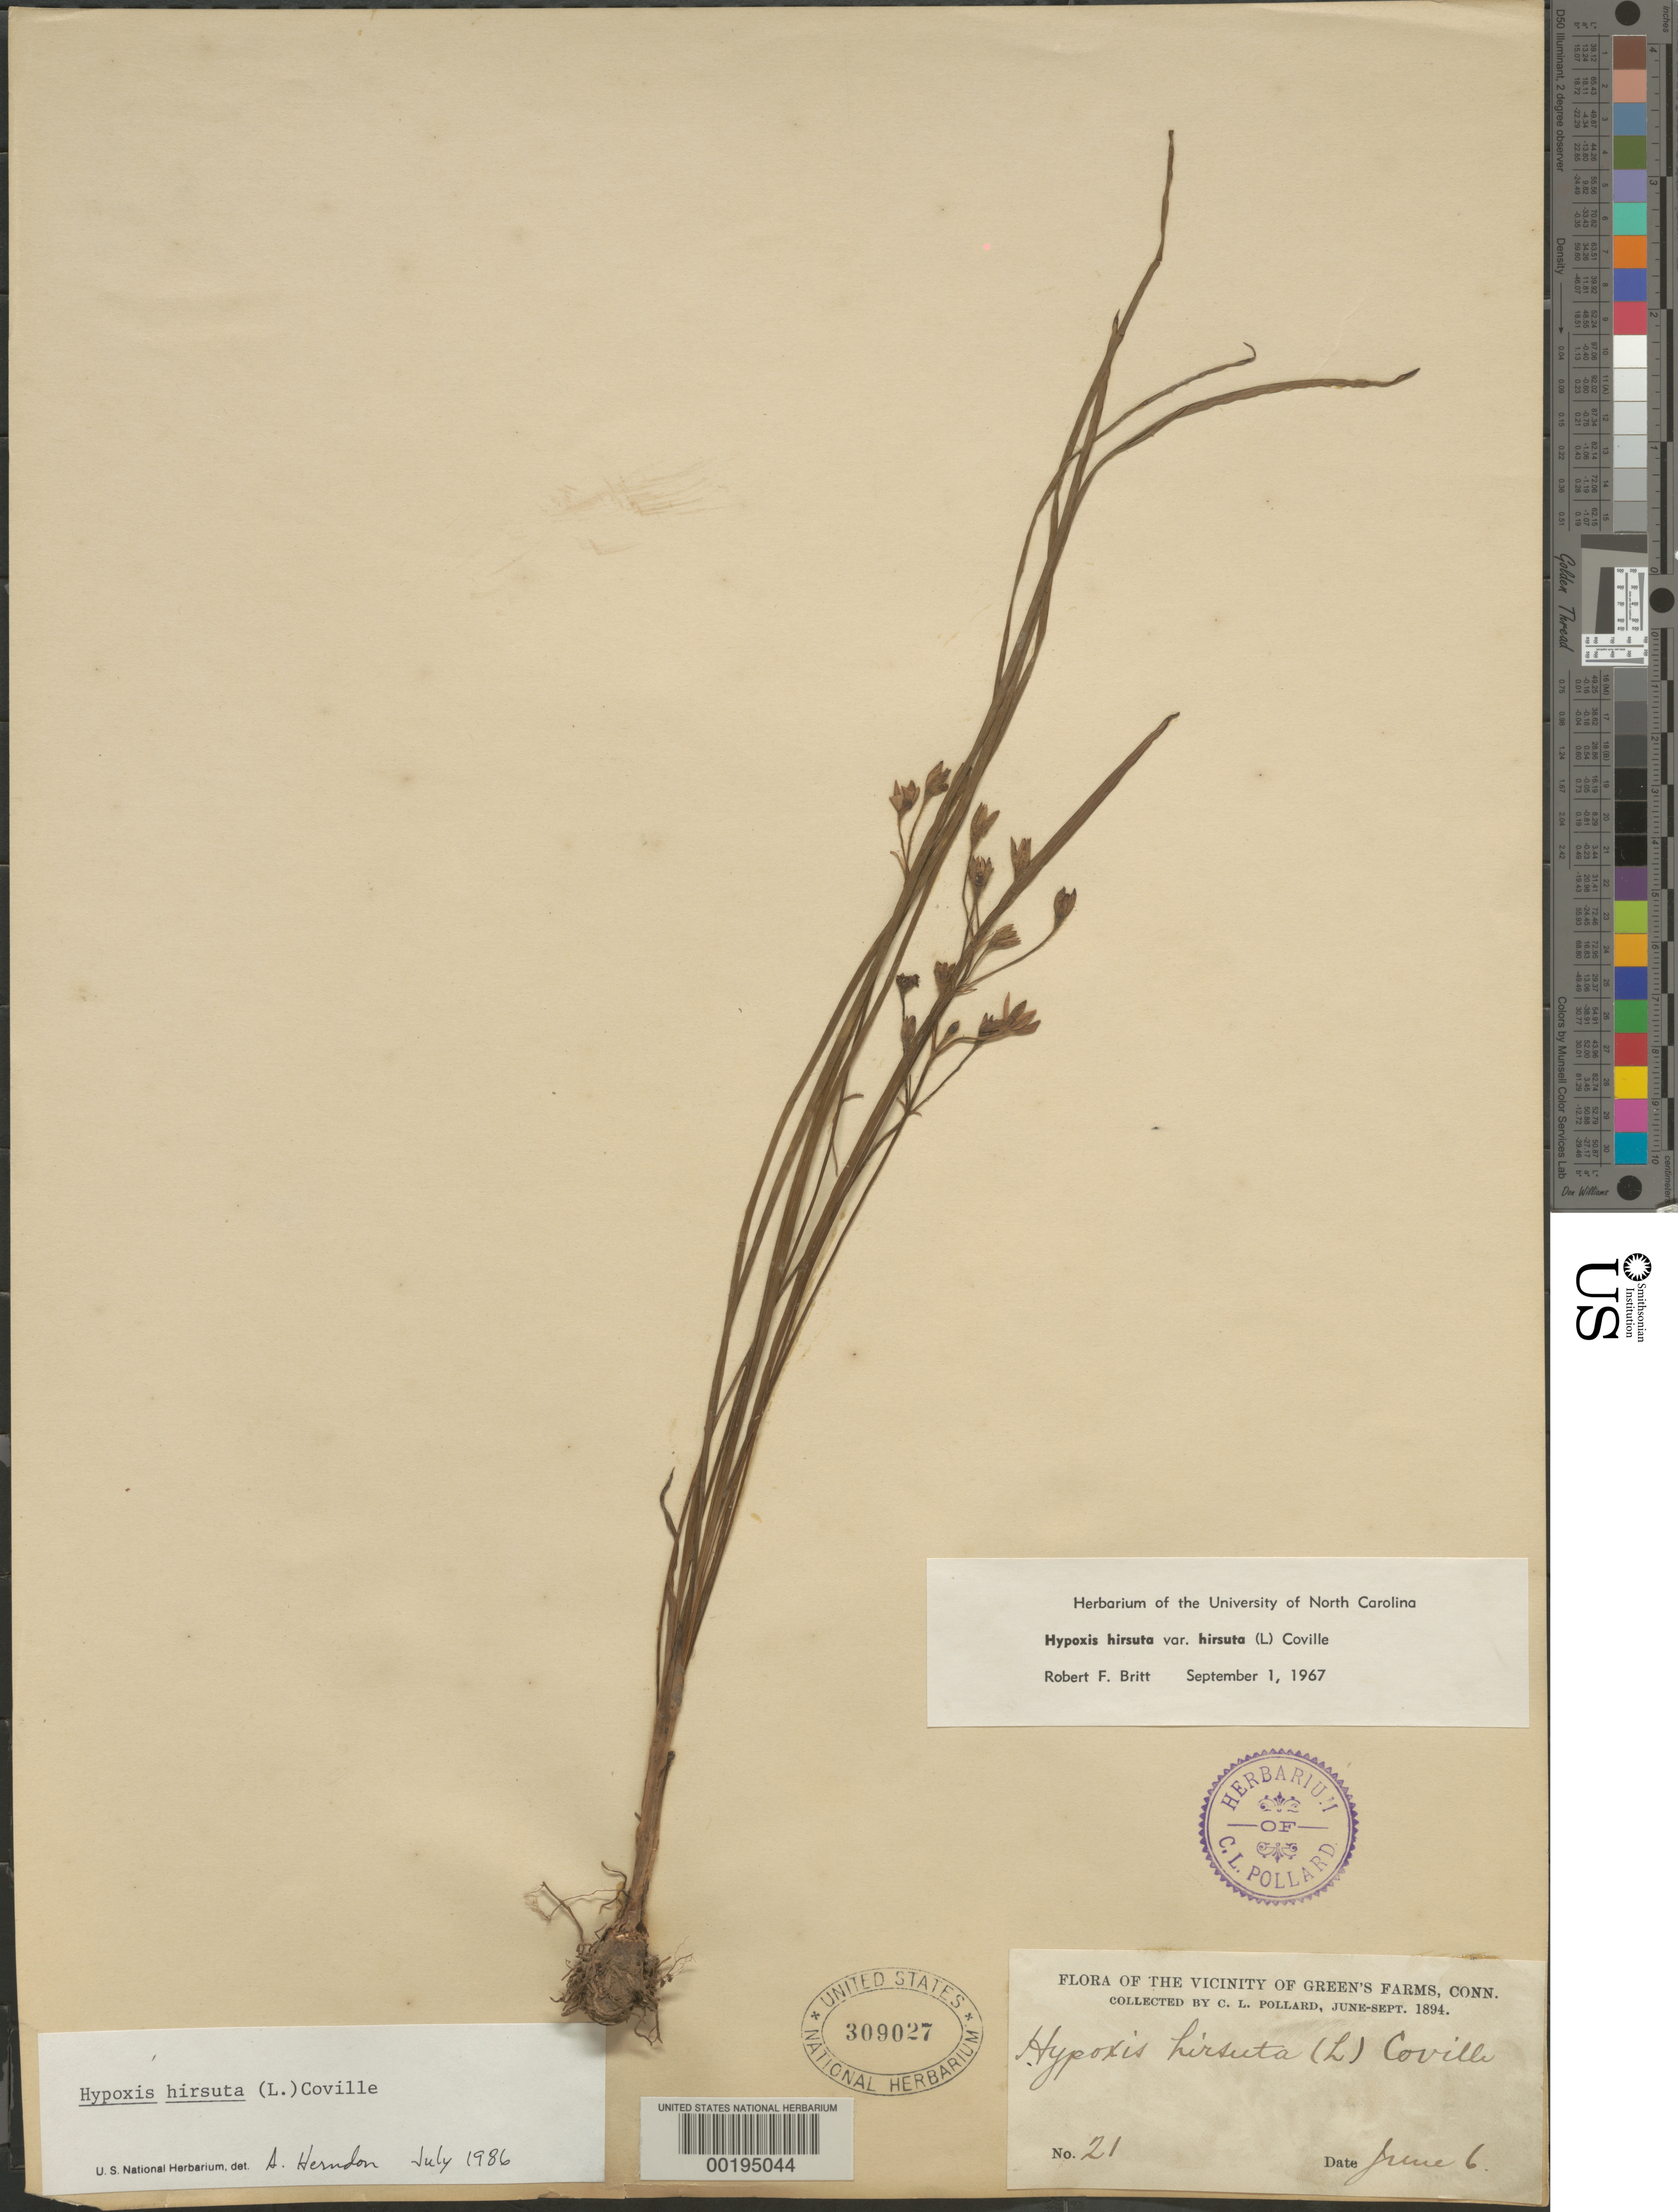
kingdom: Plantae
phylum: Tracheophyta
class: Liliopsida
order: Asparagales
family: Hypoxidaceae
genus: Hypoxis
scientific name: Hypoxis hirsuta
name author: (L.) Coville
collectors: C. L. Pollard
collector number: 21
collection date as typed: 06 Jun 1894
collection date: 1894-06-06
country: United States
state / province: Connecticut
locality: Vicinity of green's farms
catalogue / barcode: US 309027